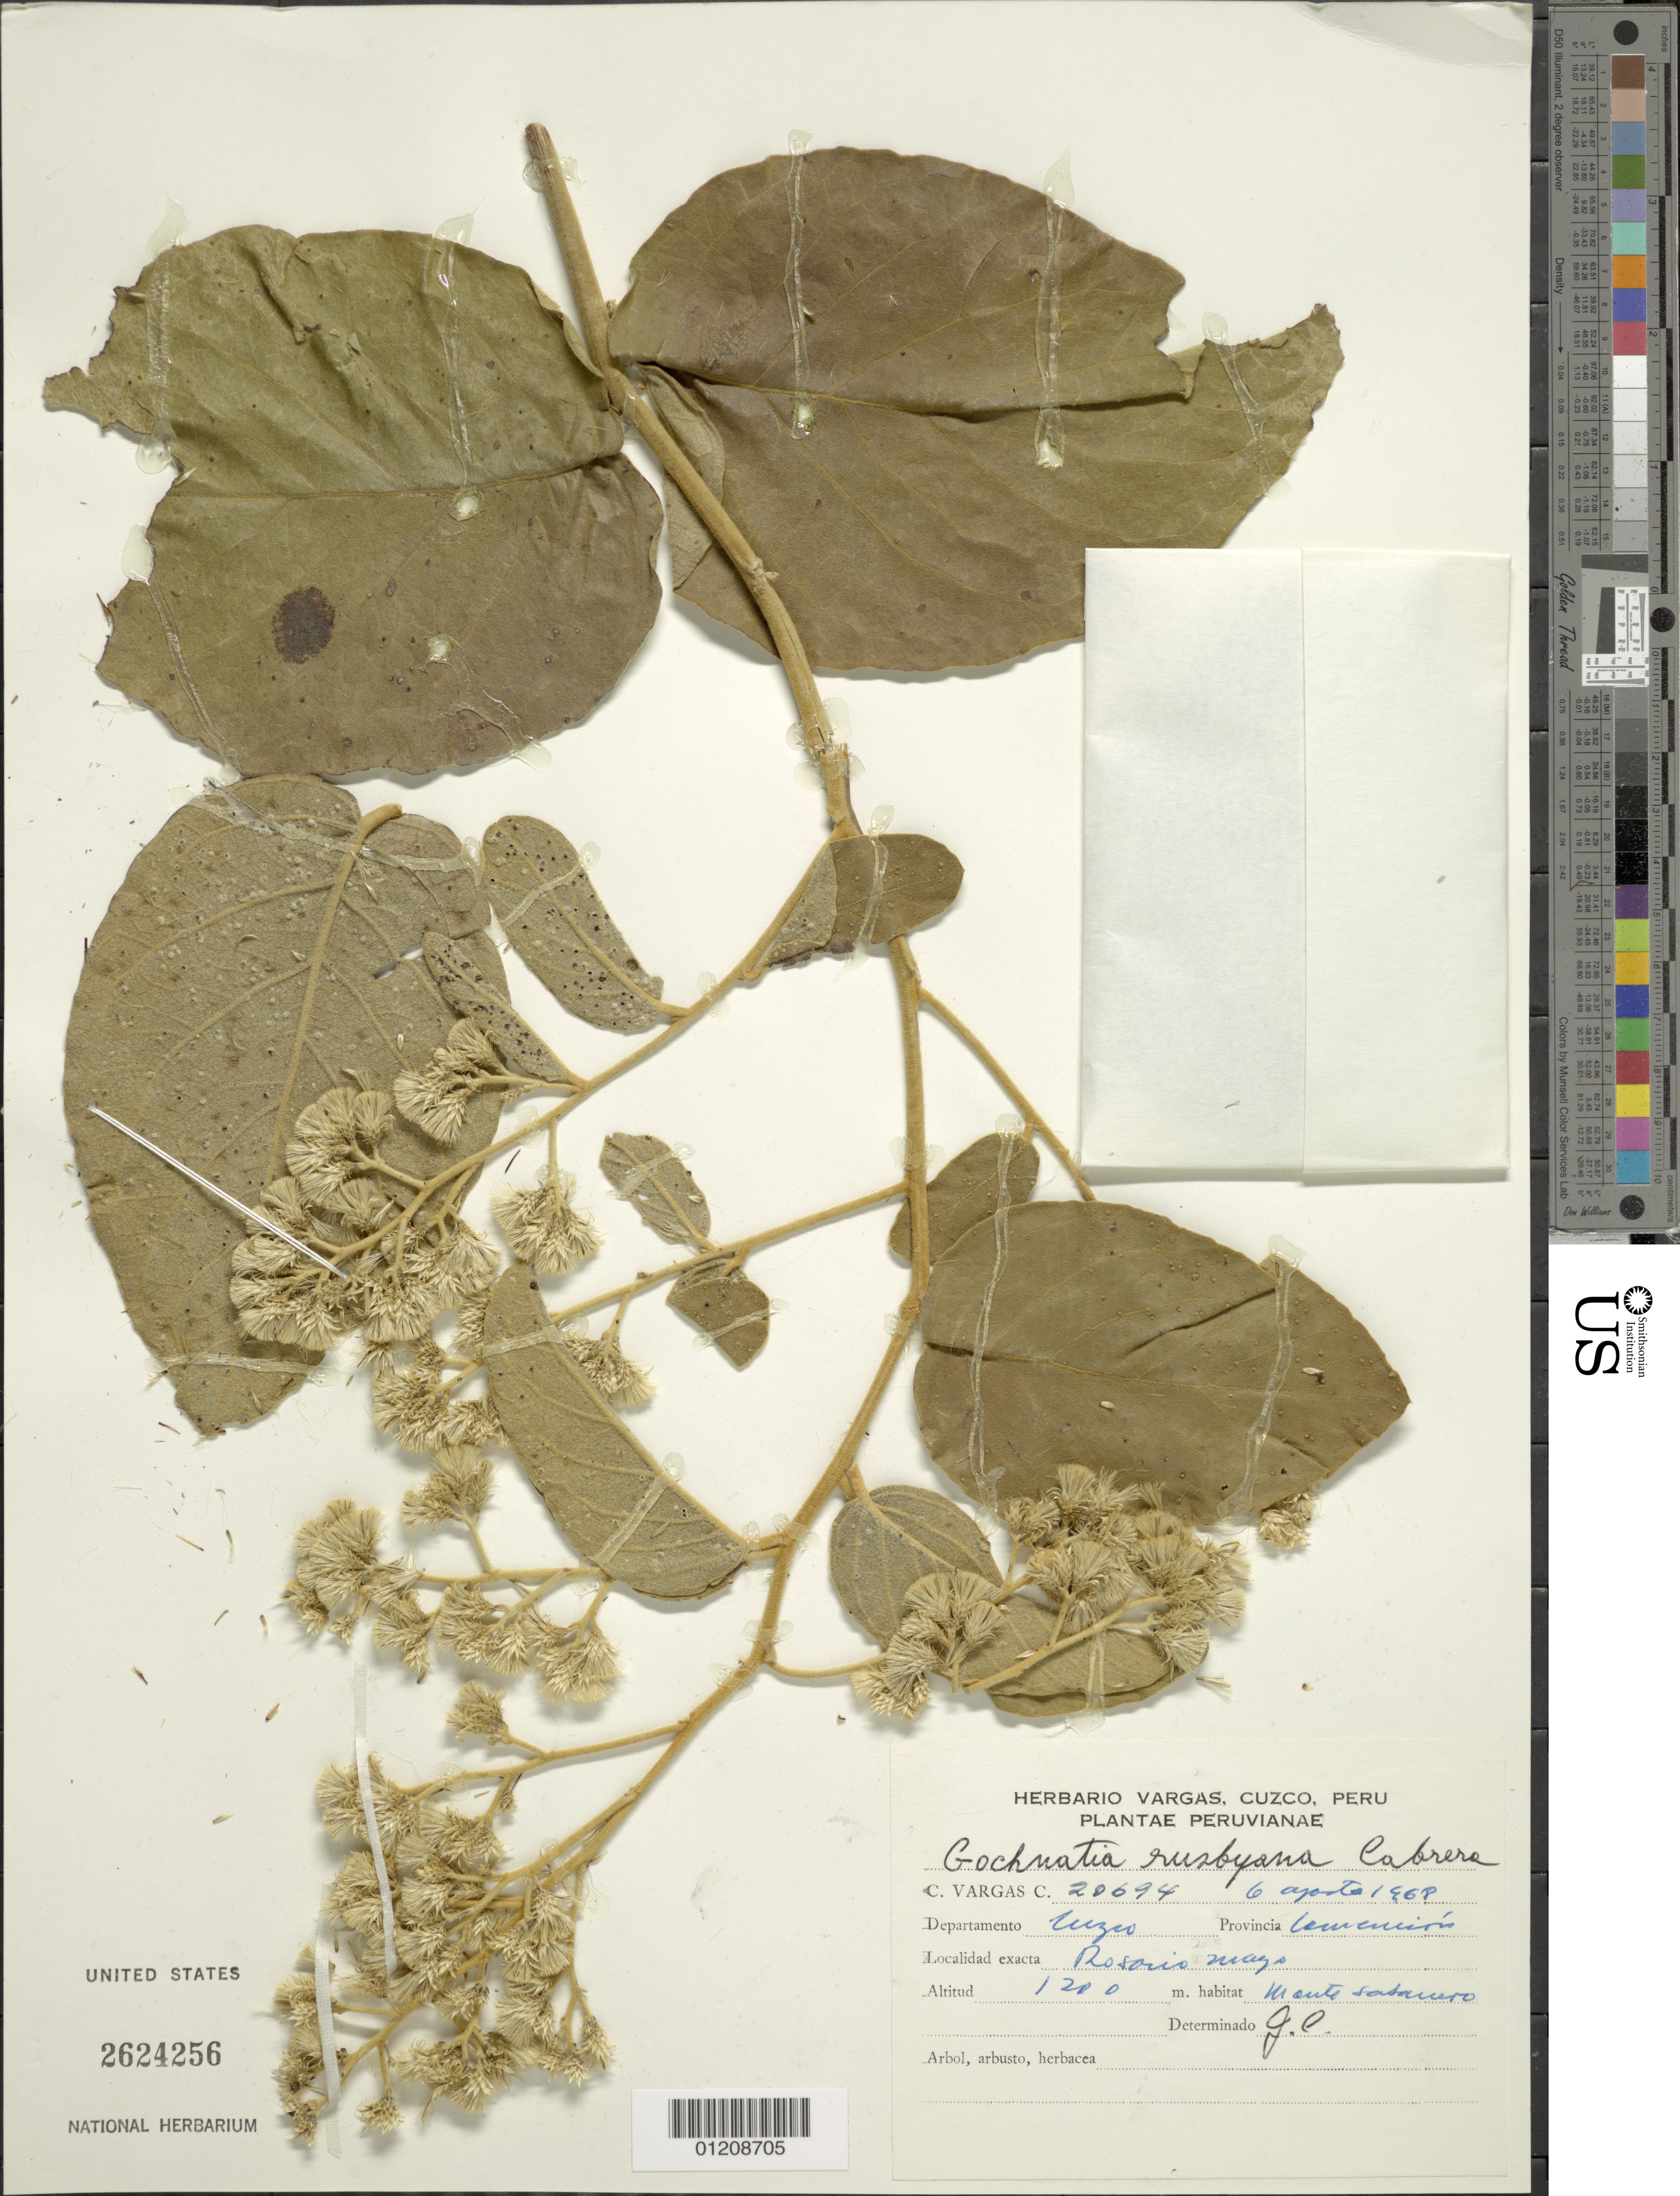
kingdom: Plantae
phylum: Tracheophyta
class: Magnoliopsida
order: Asterales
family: Asteraceae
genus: Moquiniastrum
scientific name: Moquiniastrum bolivianum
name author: (Rusby) G. Sancho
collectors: C. Vargas Calderón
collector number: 20694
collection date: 1968-08-06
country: Peru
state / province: Cusco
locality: Camencion; Rosario Mayo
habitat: Monte sataicero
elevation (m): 1200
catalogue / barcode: US 2624256